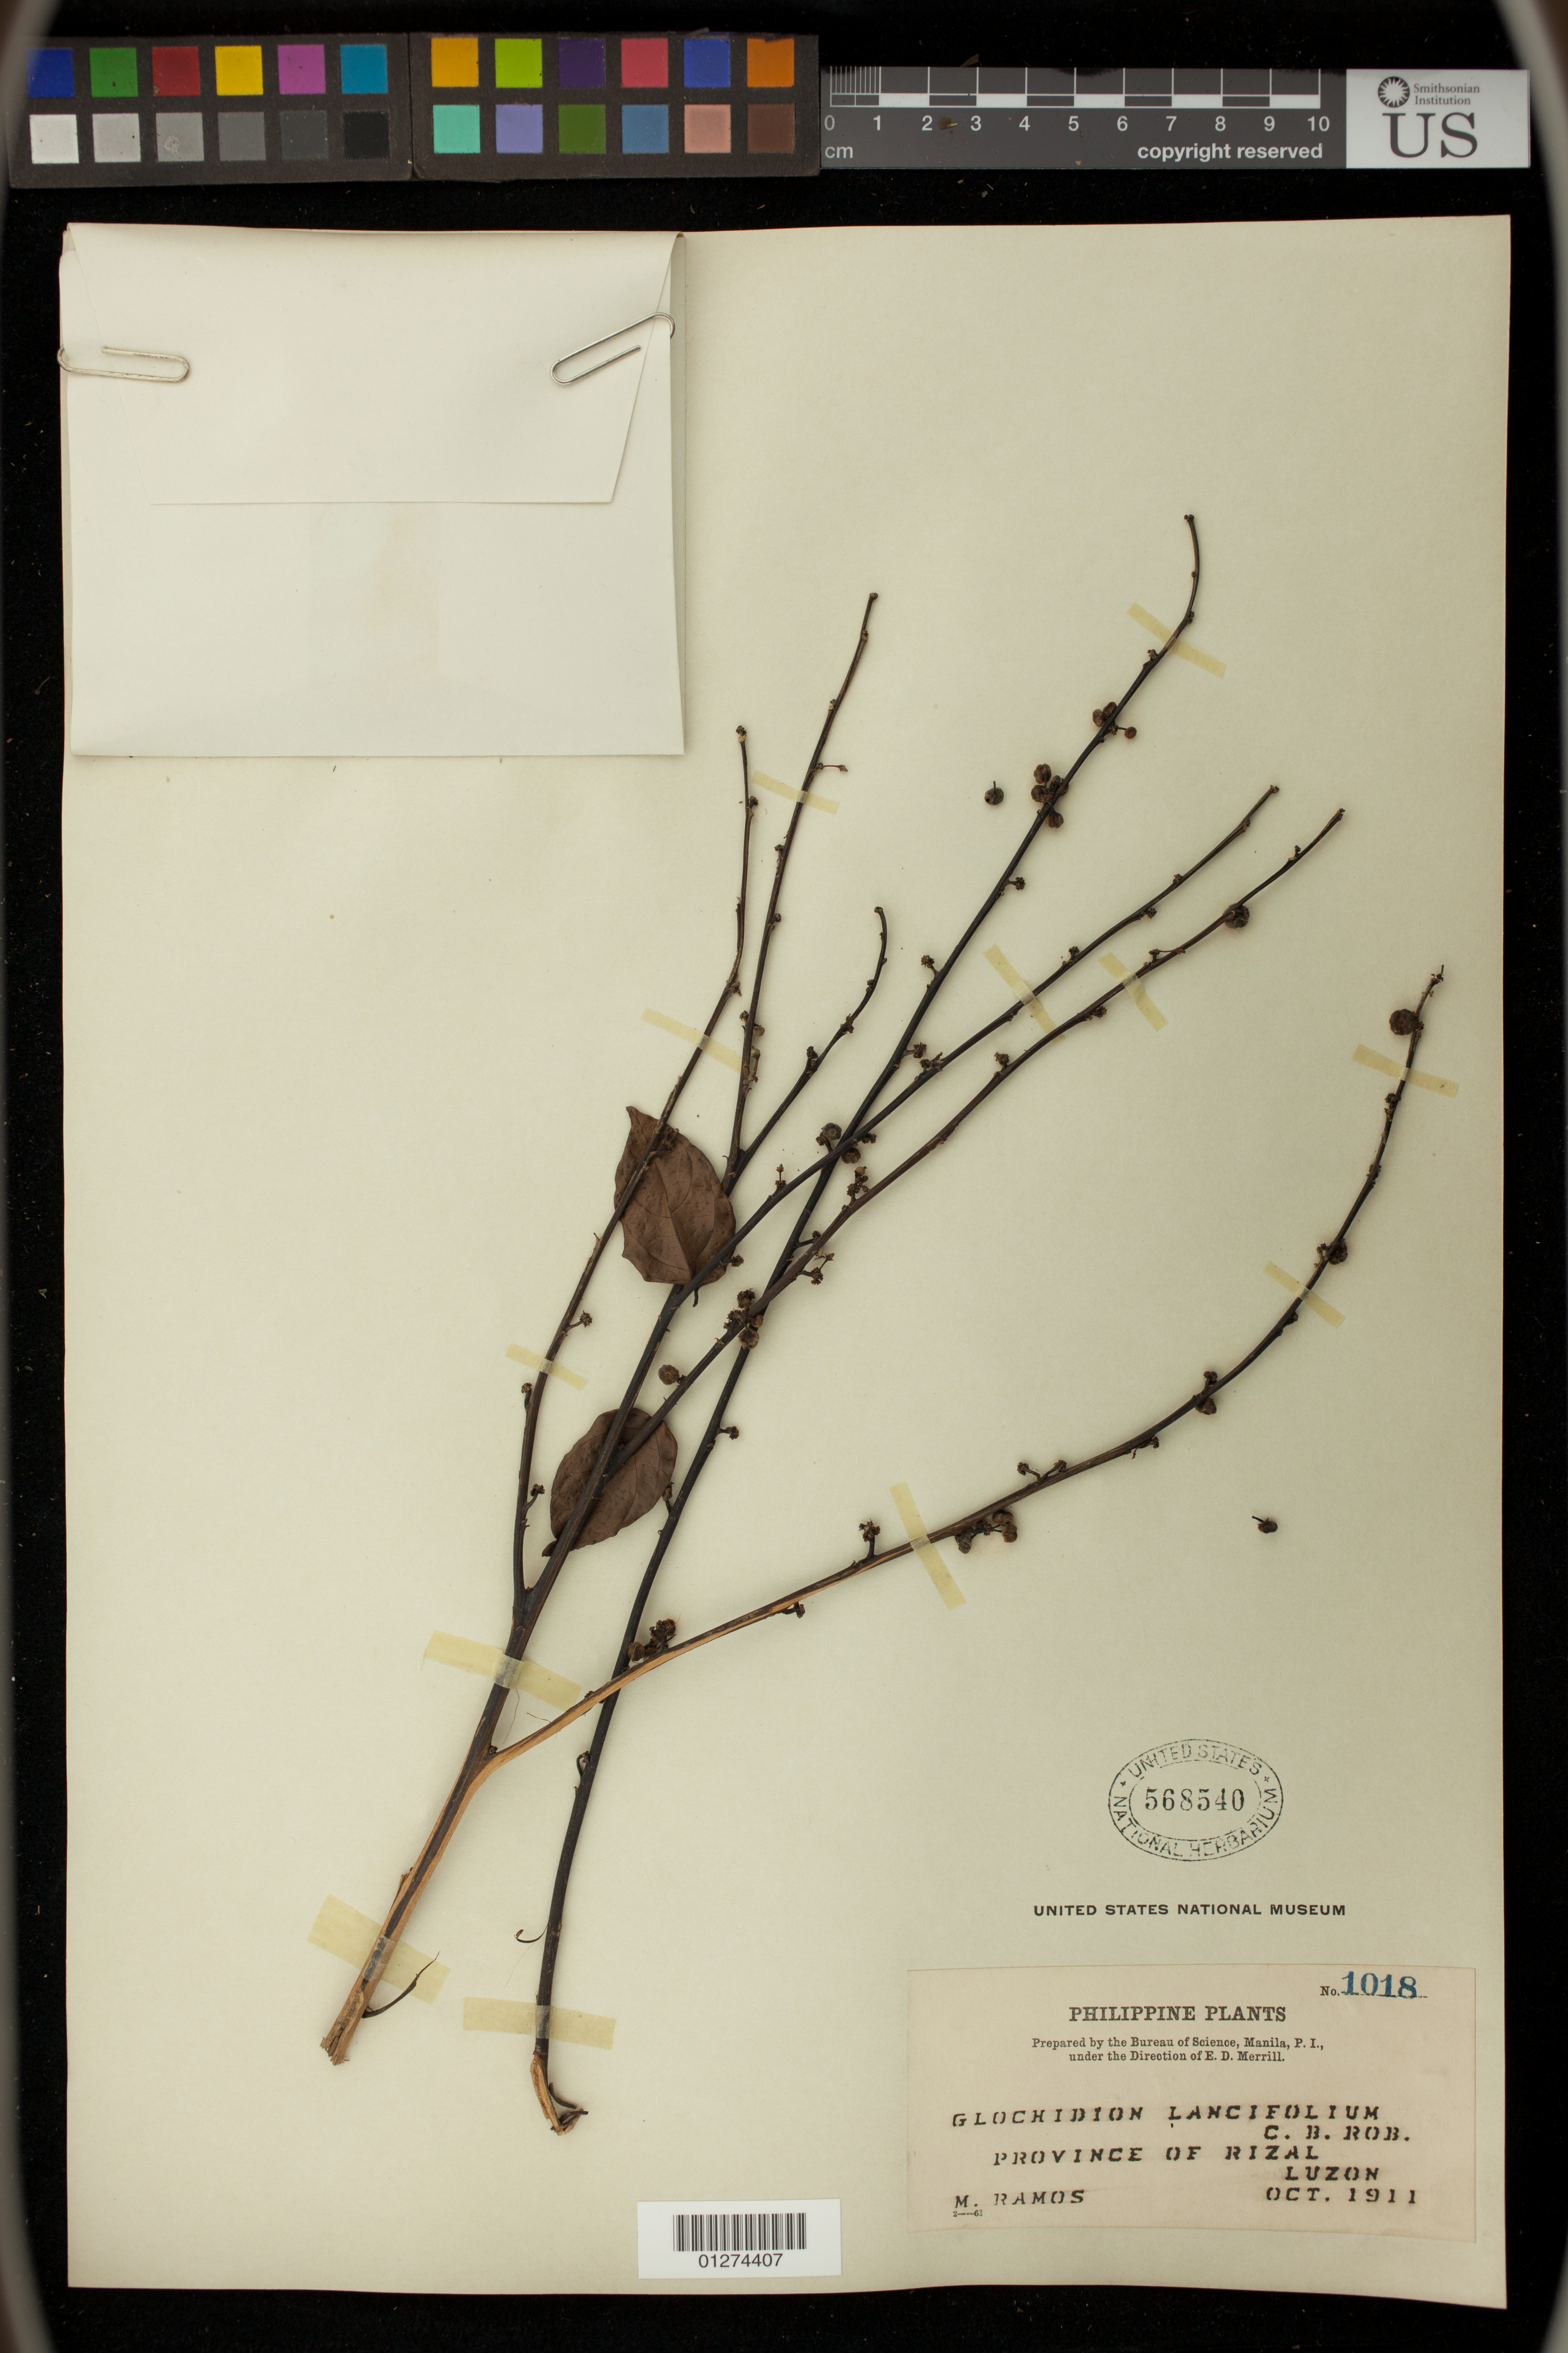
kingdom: Plantae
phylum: Tracheophyta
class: Magnoliopsida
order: Malpighiales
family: Phyllanthaceae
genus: Glochidion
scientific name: Glochidion lancifolium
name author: C.B. Rob.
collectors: M. Ramos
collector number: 1018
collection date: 1911-10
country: Philippines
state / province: Calabarzon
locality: Province of Rizal, Luzon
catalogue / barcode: US 568540